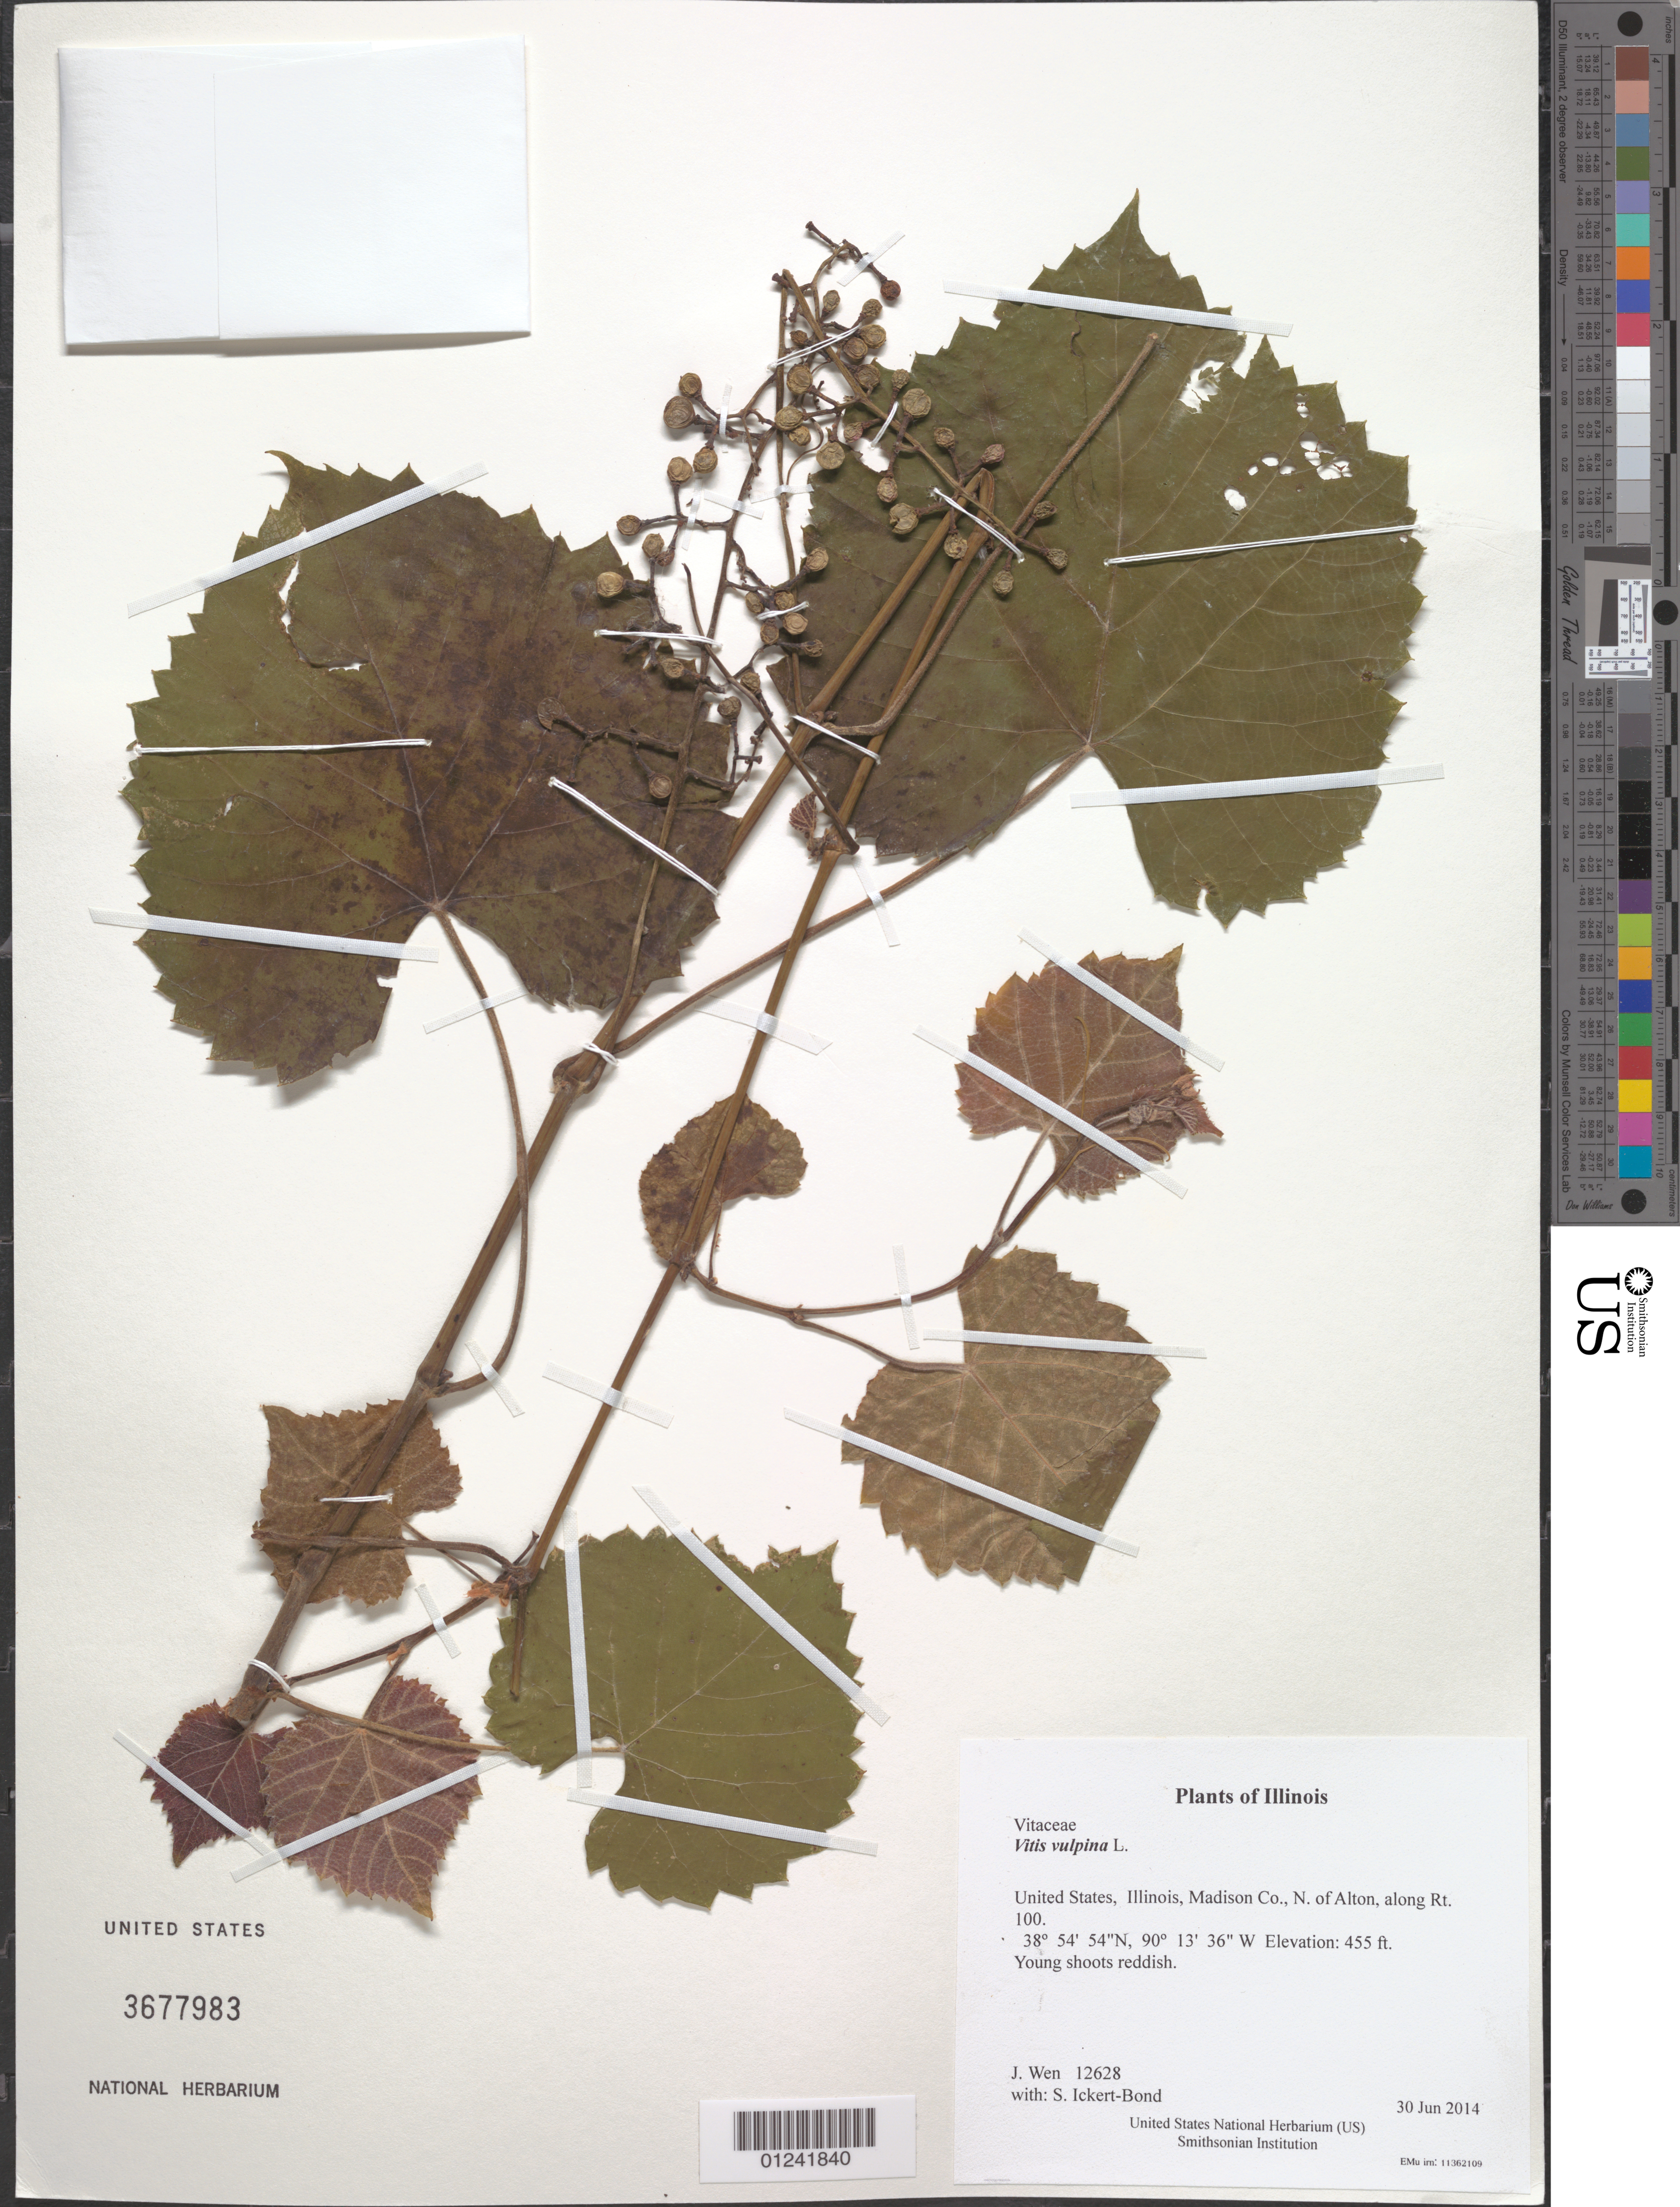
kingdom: Plantae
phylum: Tracheophyta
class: Magnoliopsida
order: Vitales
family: Vitaceae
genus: Vitis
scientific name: Vitis vulpina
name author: L.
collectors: J. Wen & S. Ickert-Bond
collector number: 12628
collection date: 2014-06-30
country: United States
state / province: Illinois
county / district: Madison Co.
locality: N. of Alton, along Rt. 100.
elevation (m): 139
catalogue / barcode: US 3677983